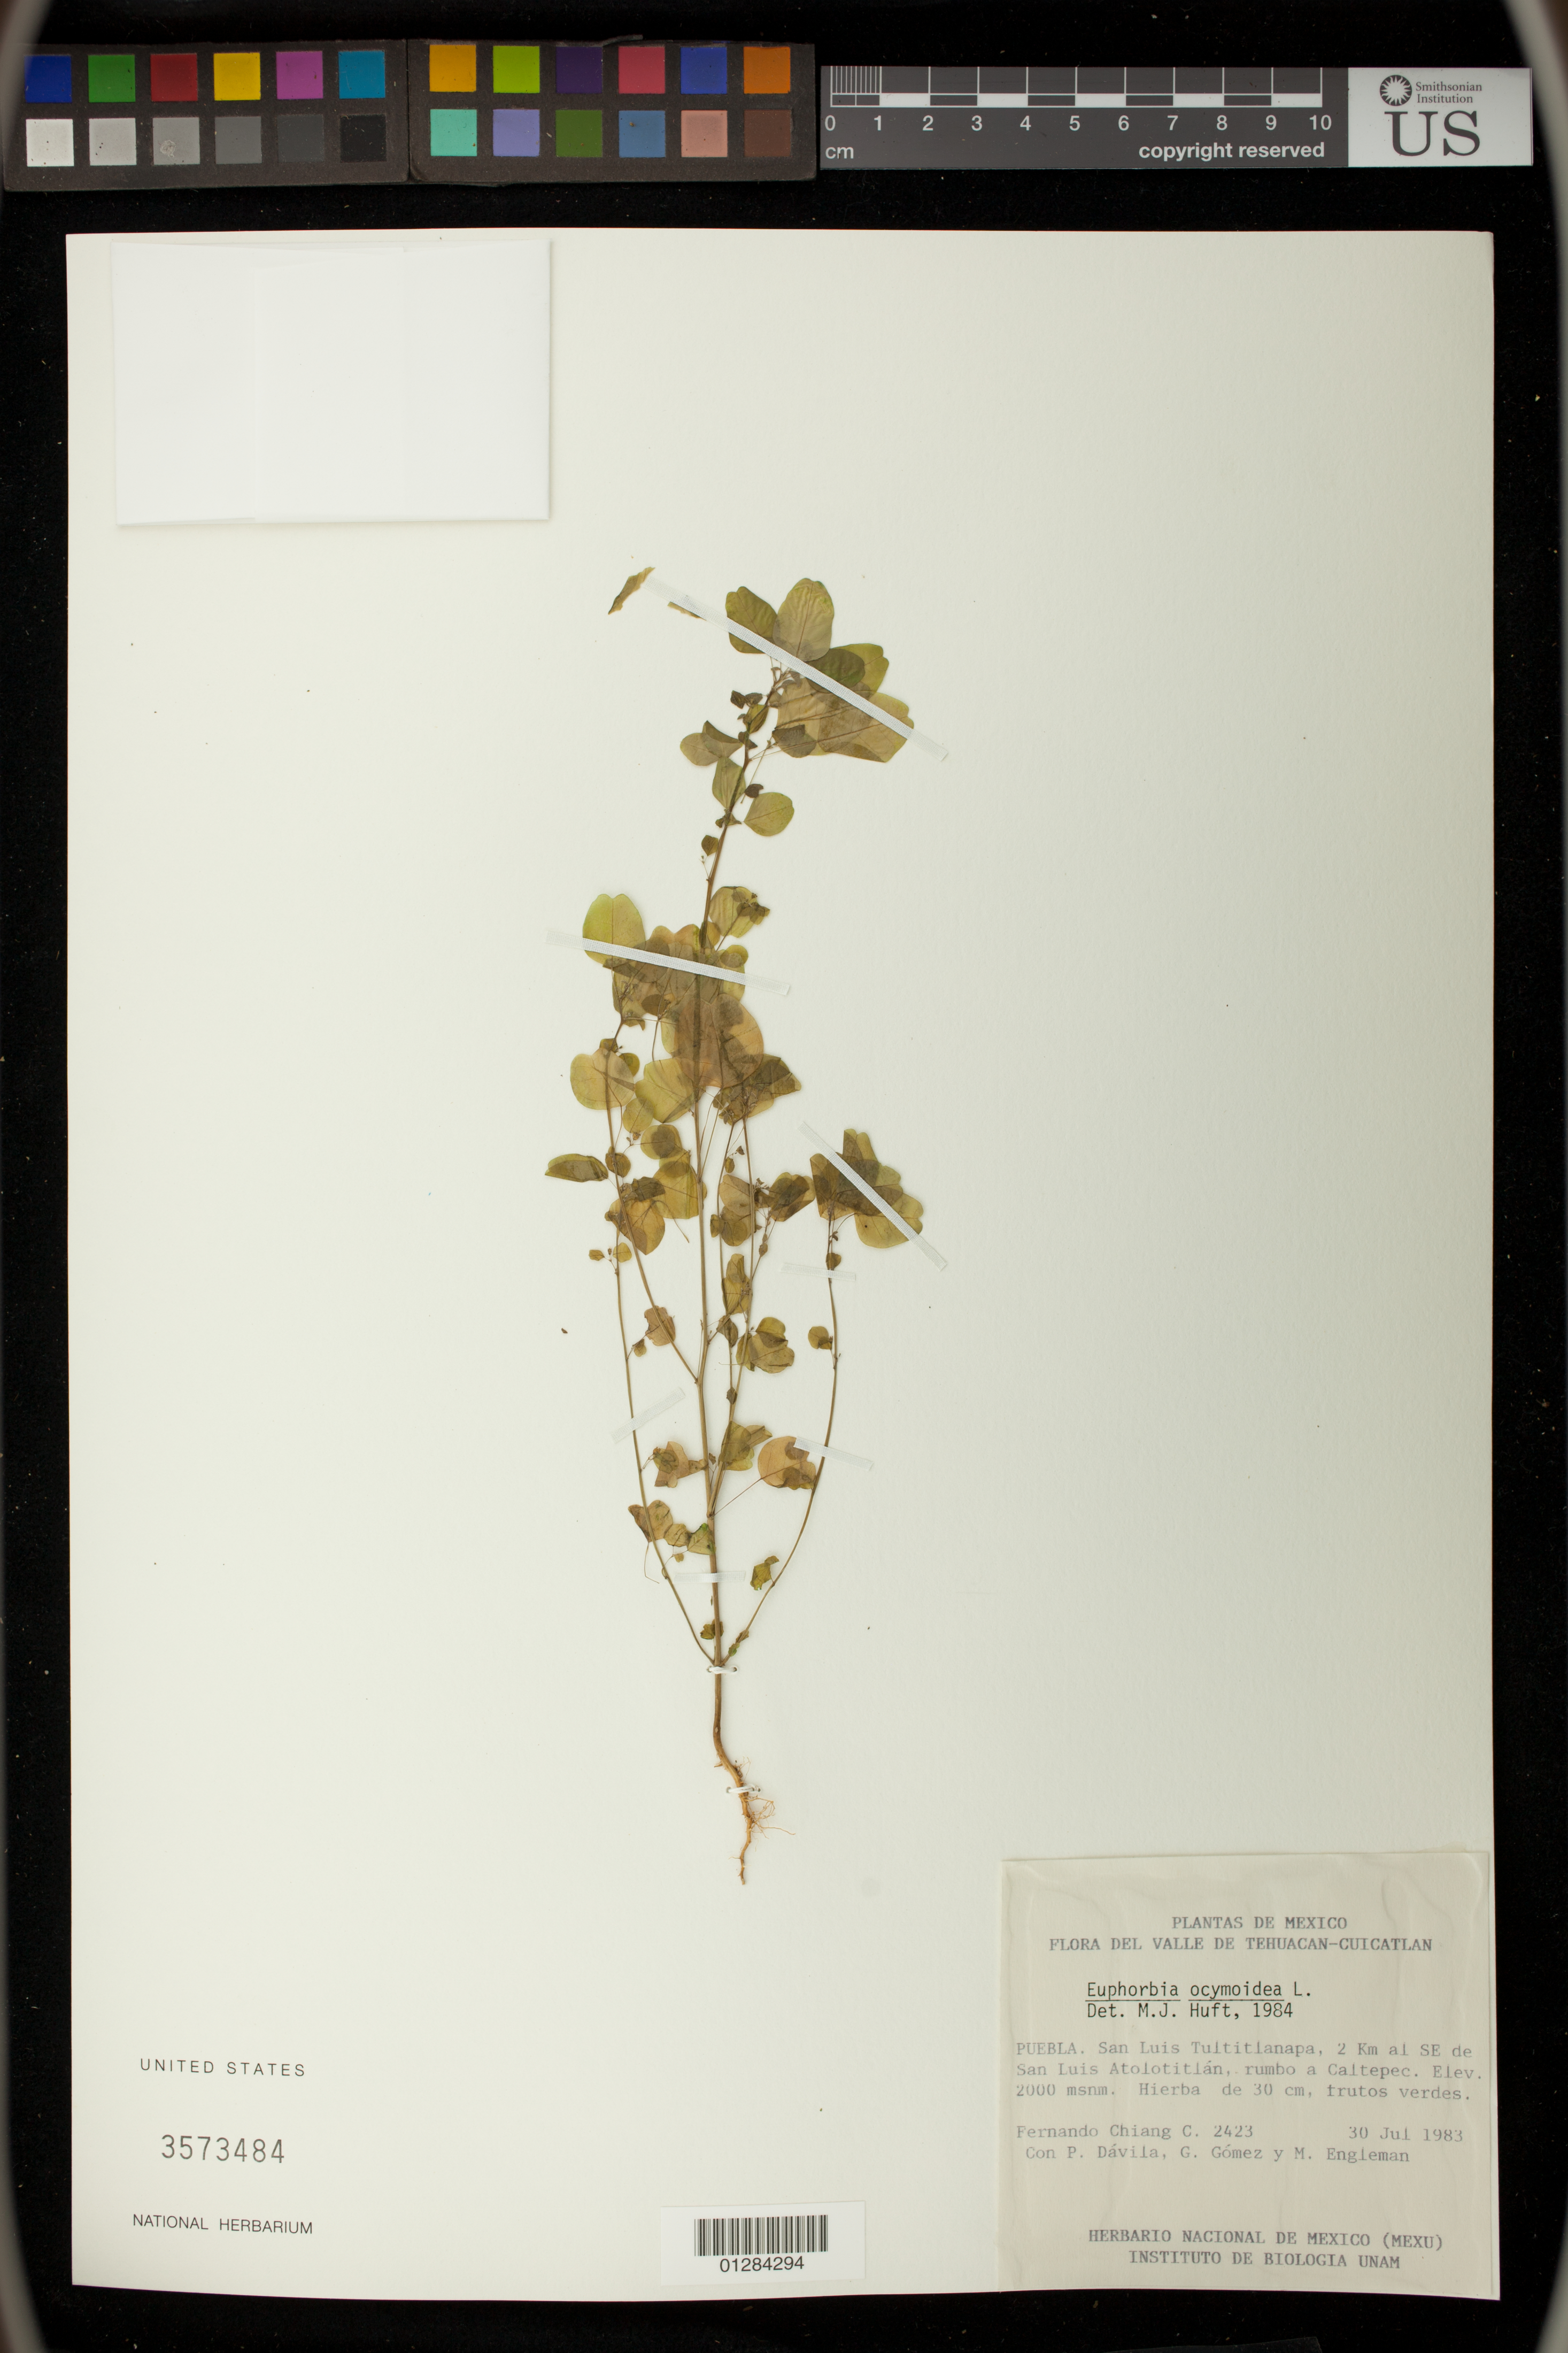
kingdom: Plantae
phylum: Tracheophyta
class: Magnoliopsida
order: Malpighiales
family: Euphorbiaceae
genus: Euphorbia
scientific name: Euphorbia ocymoidea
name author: L.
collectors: P. Davila, F. Chiang C., G. Gomez & M. Engleman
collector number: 2423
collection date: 1983-07-30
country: Mexico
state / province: Puebla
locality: San Luis Tultitlanapa, 2 Km al SE de San Luis Atolotitlan, rumbo a Caltepec.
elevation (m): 2000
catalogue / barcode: US 3573484